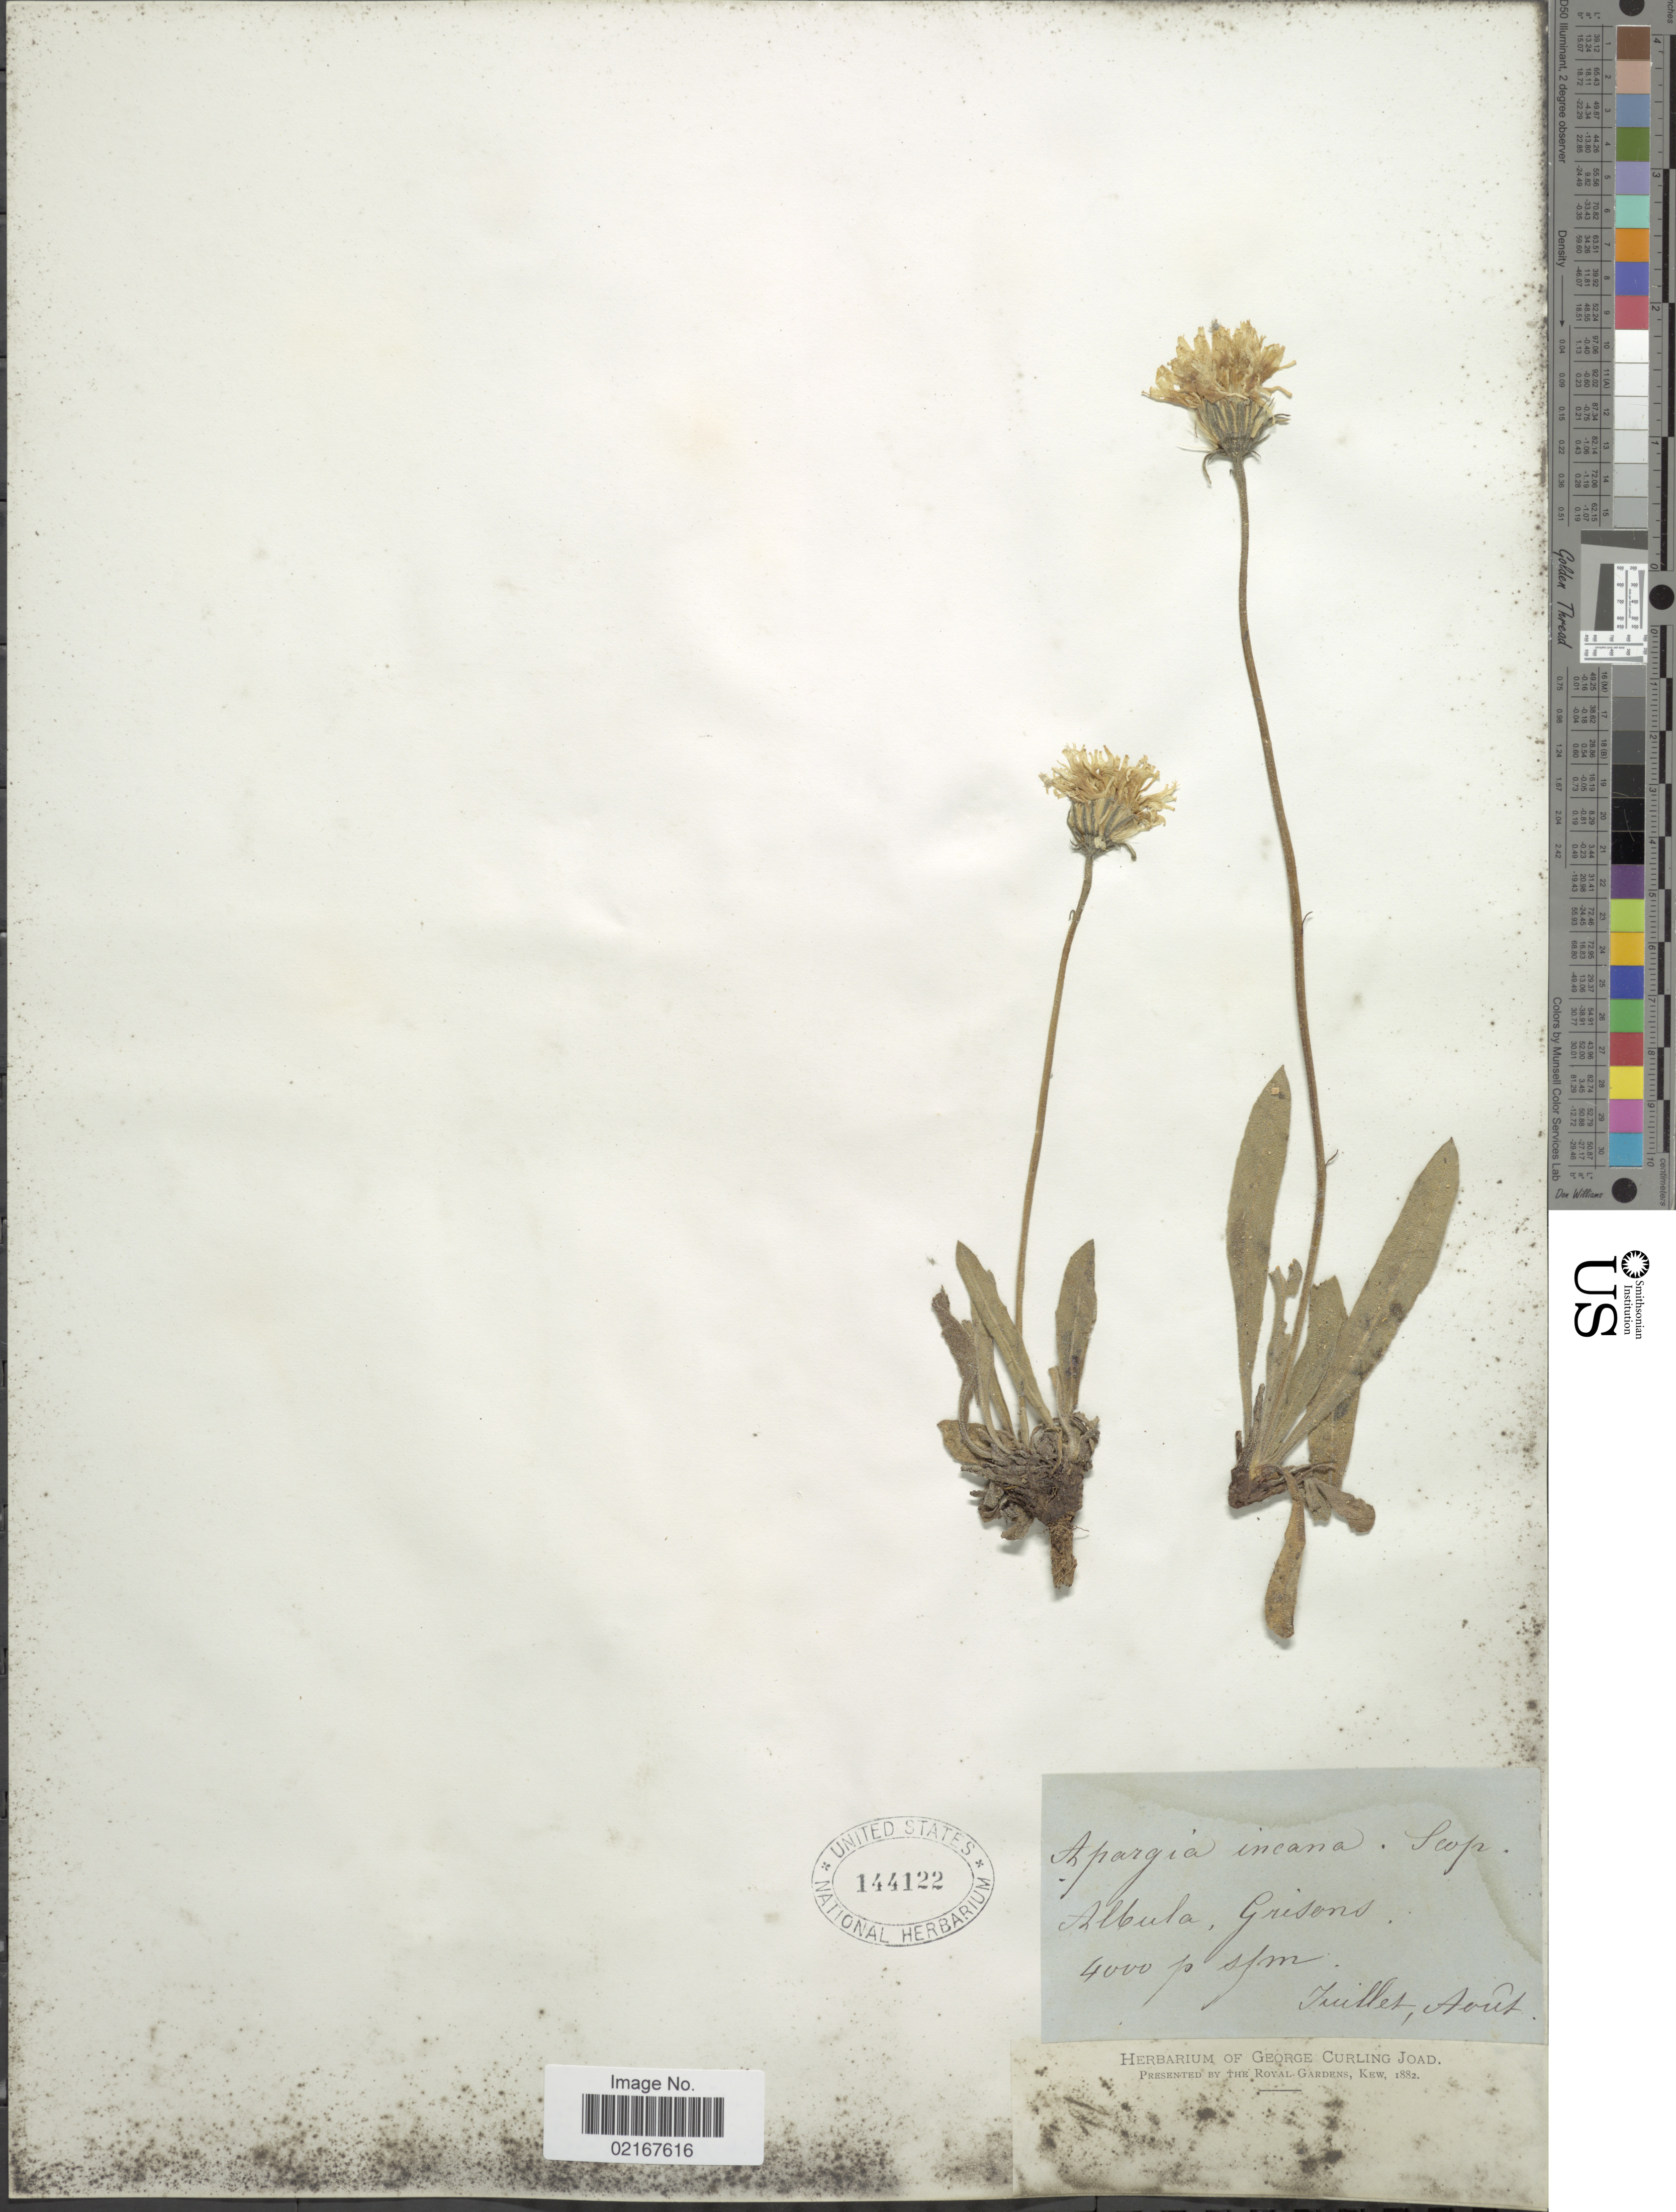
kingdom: Plantae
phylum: Tracheophyta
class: Magnoliopsida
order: Asterales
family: Asteraceae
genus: Leontodon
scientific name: Leontodon incanus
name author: (L.) Schrank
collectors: ex herb. George Curling Joad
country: Switzerland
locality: Albula, Grisons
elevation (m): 1219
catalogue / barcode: US 144122